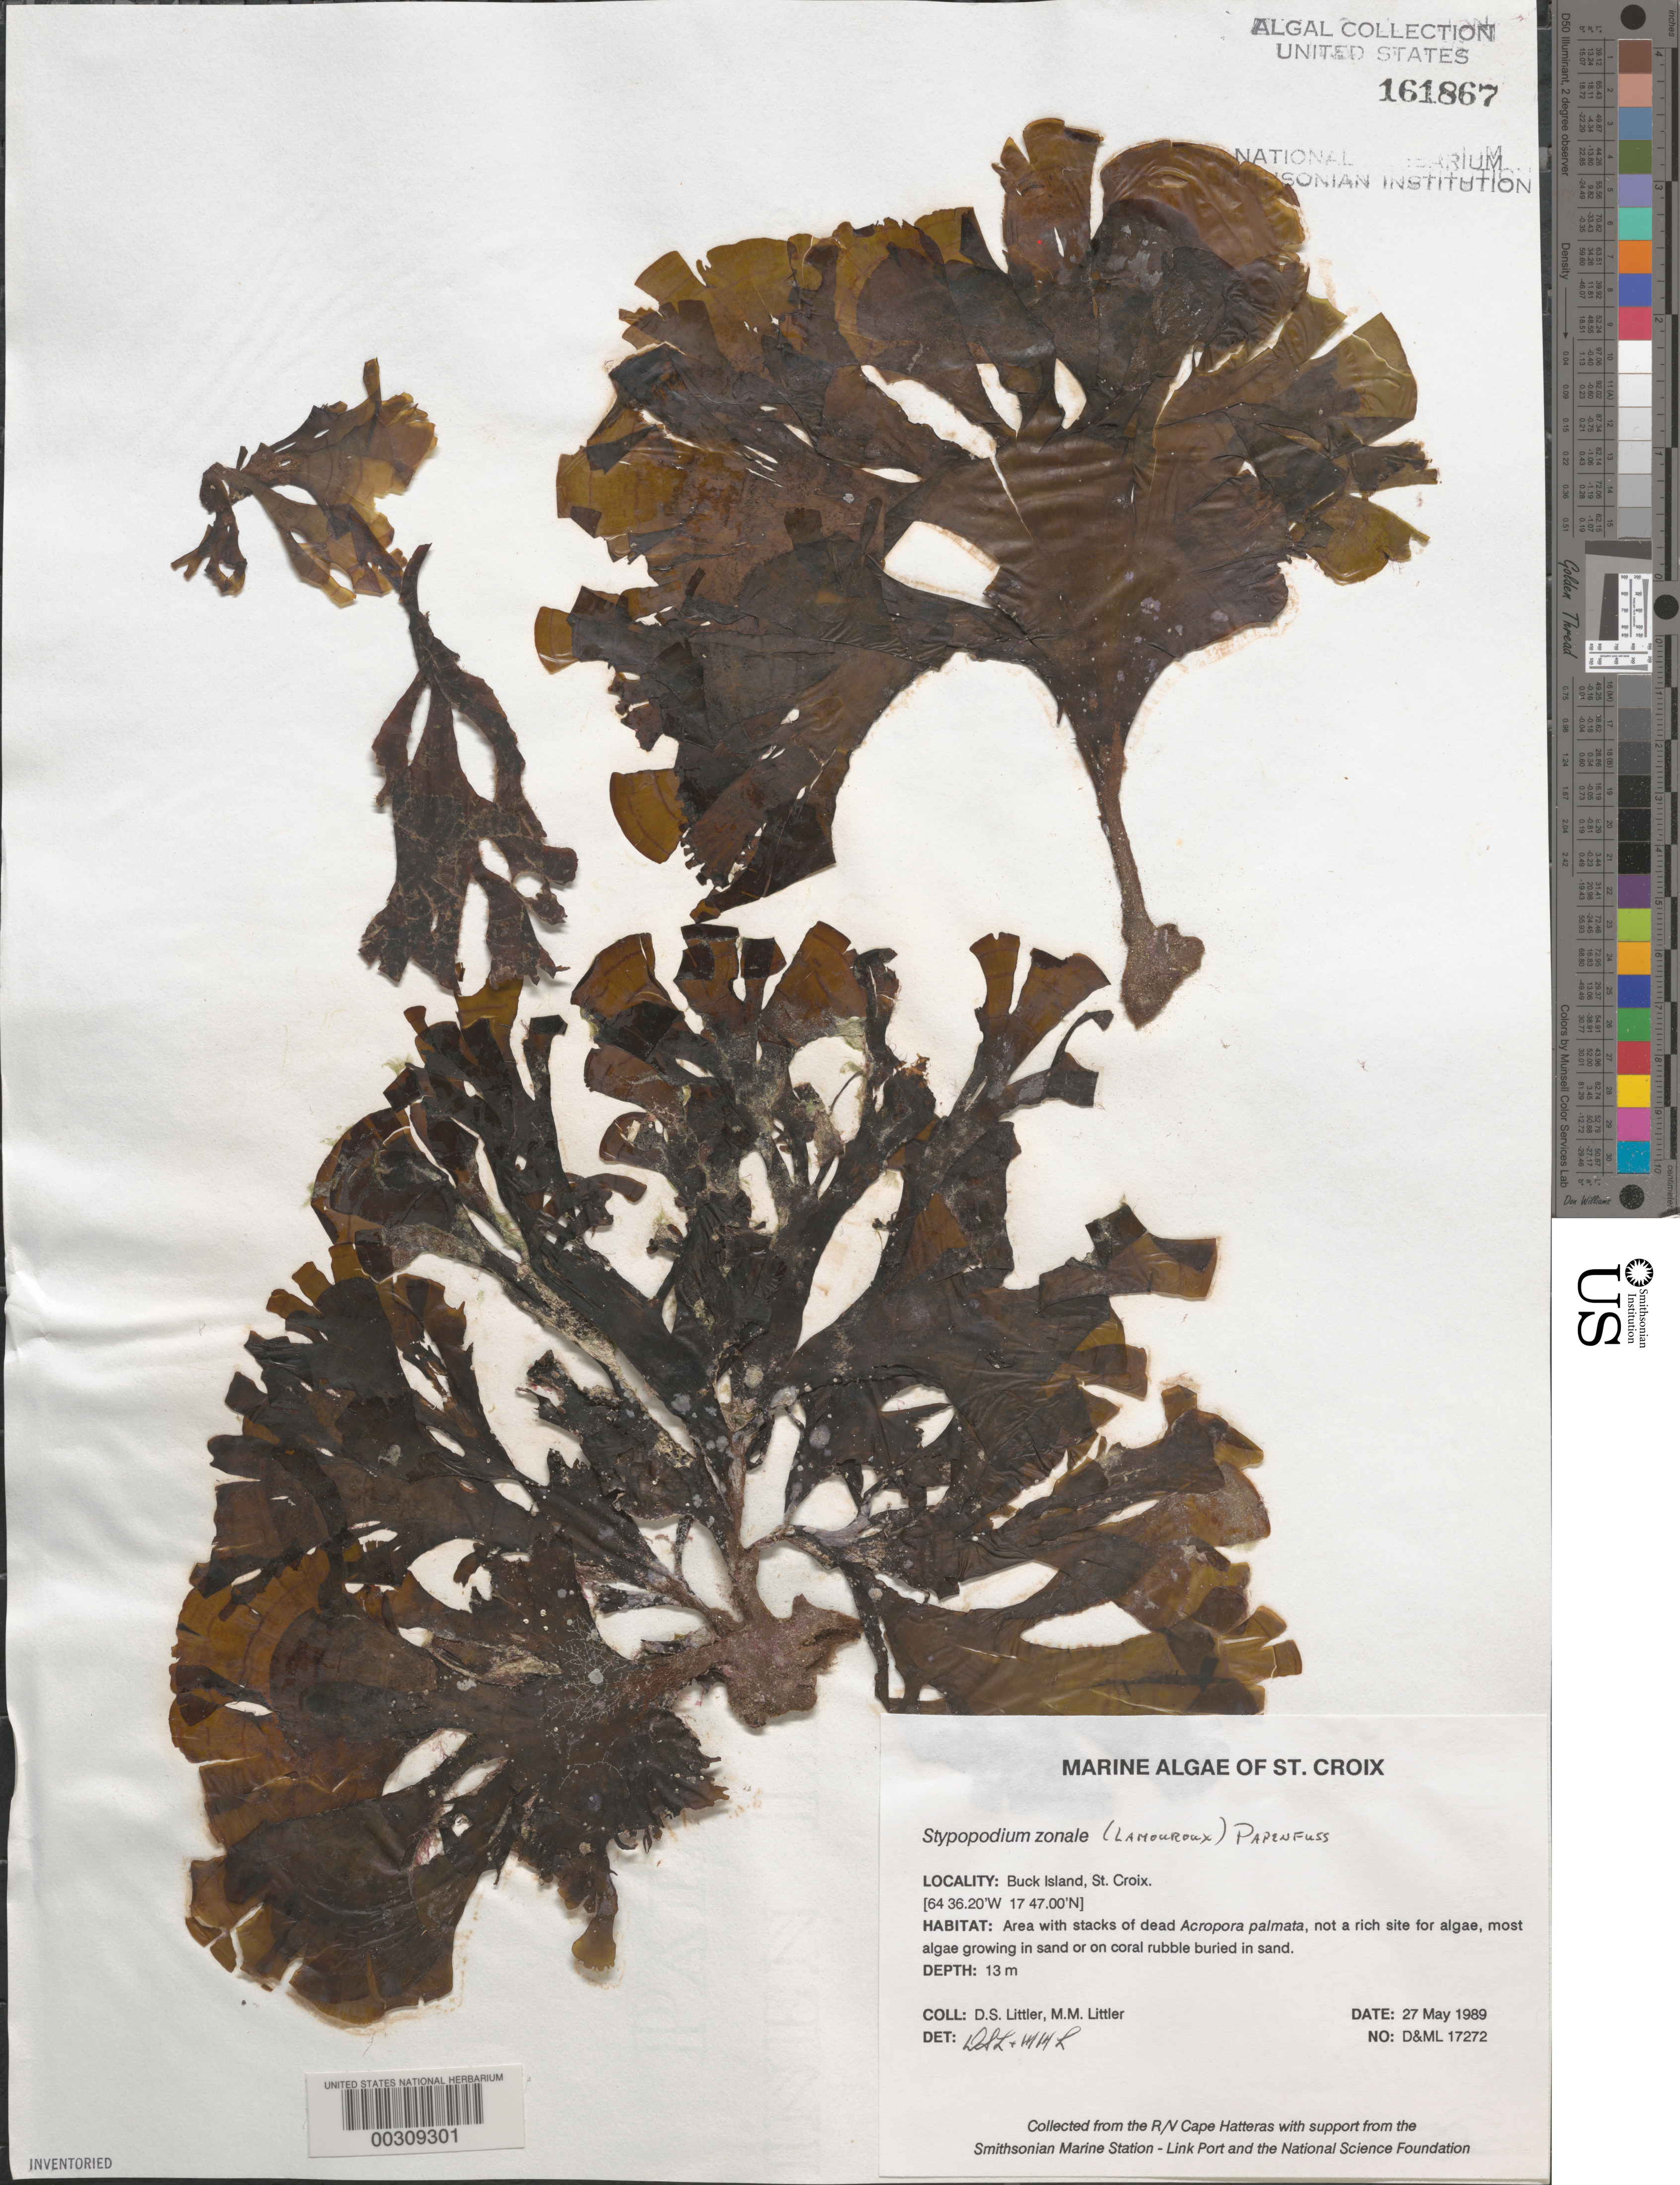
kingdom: Chromista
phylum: Ochrophyta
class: Phaeophyceae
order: Dictyotales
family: Dictyotaceae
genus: Stypopodium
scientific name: Stypopodium zonale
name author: (J.V.Lamouroux) Papenf.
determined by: Littler, D. S.; Littler, M. M.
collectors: D. S. Littler & M. M. Littler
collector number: D&ML 17272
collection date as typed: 27 May 1989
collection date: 1989-05-27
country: U.S. Virgin Islands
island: St. Croix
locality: Buck Island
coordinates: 17 47.00' N, 54 36.20' W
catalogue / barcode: US 161867